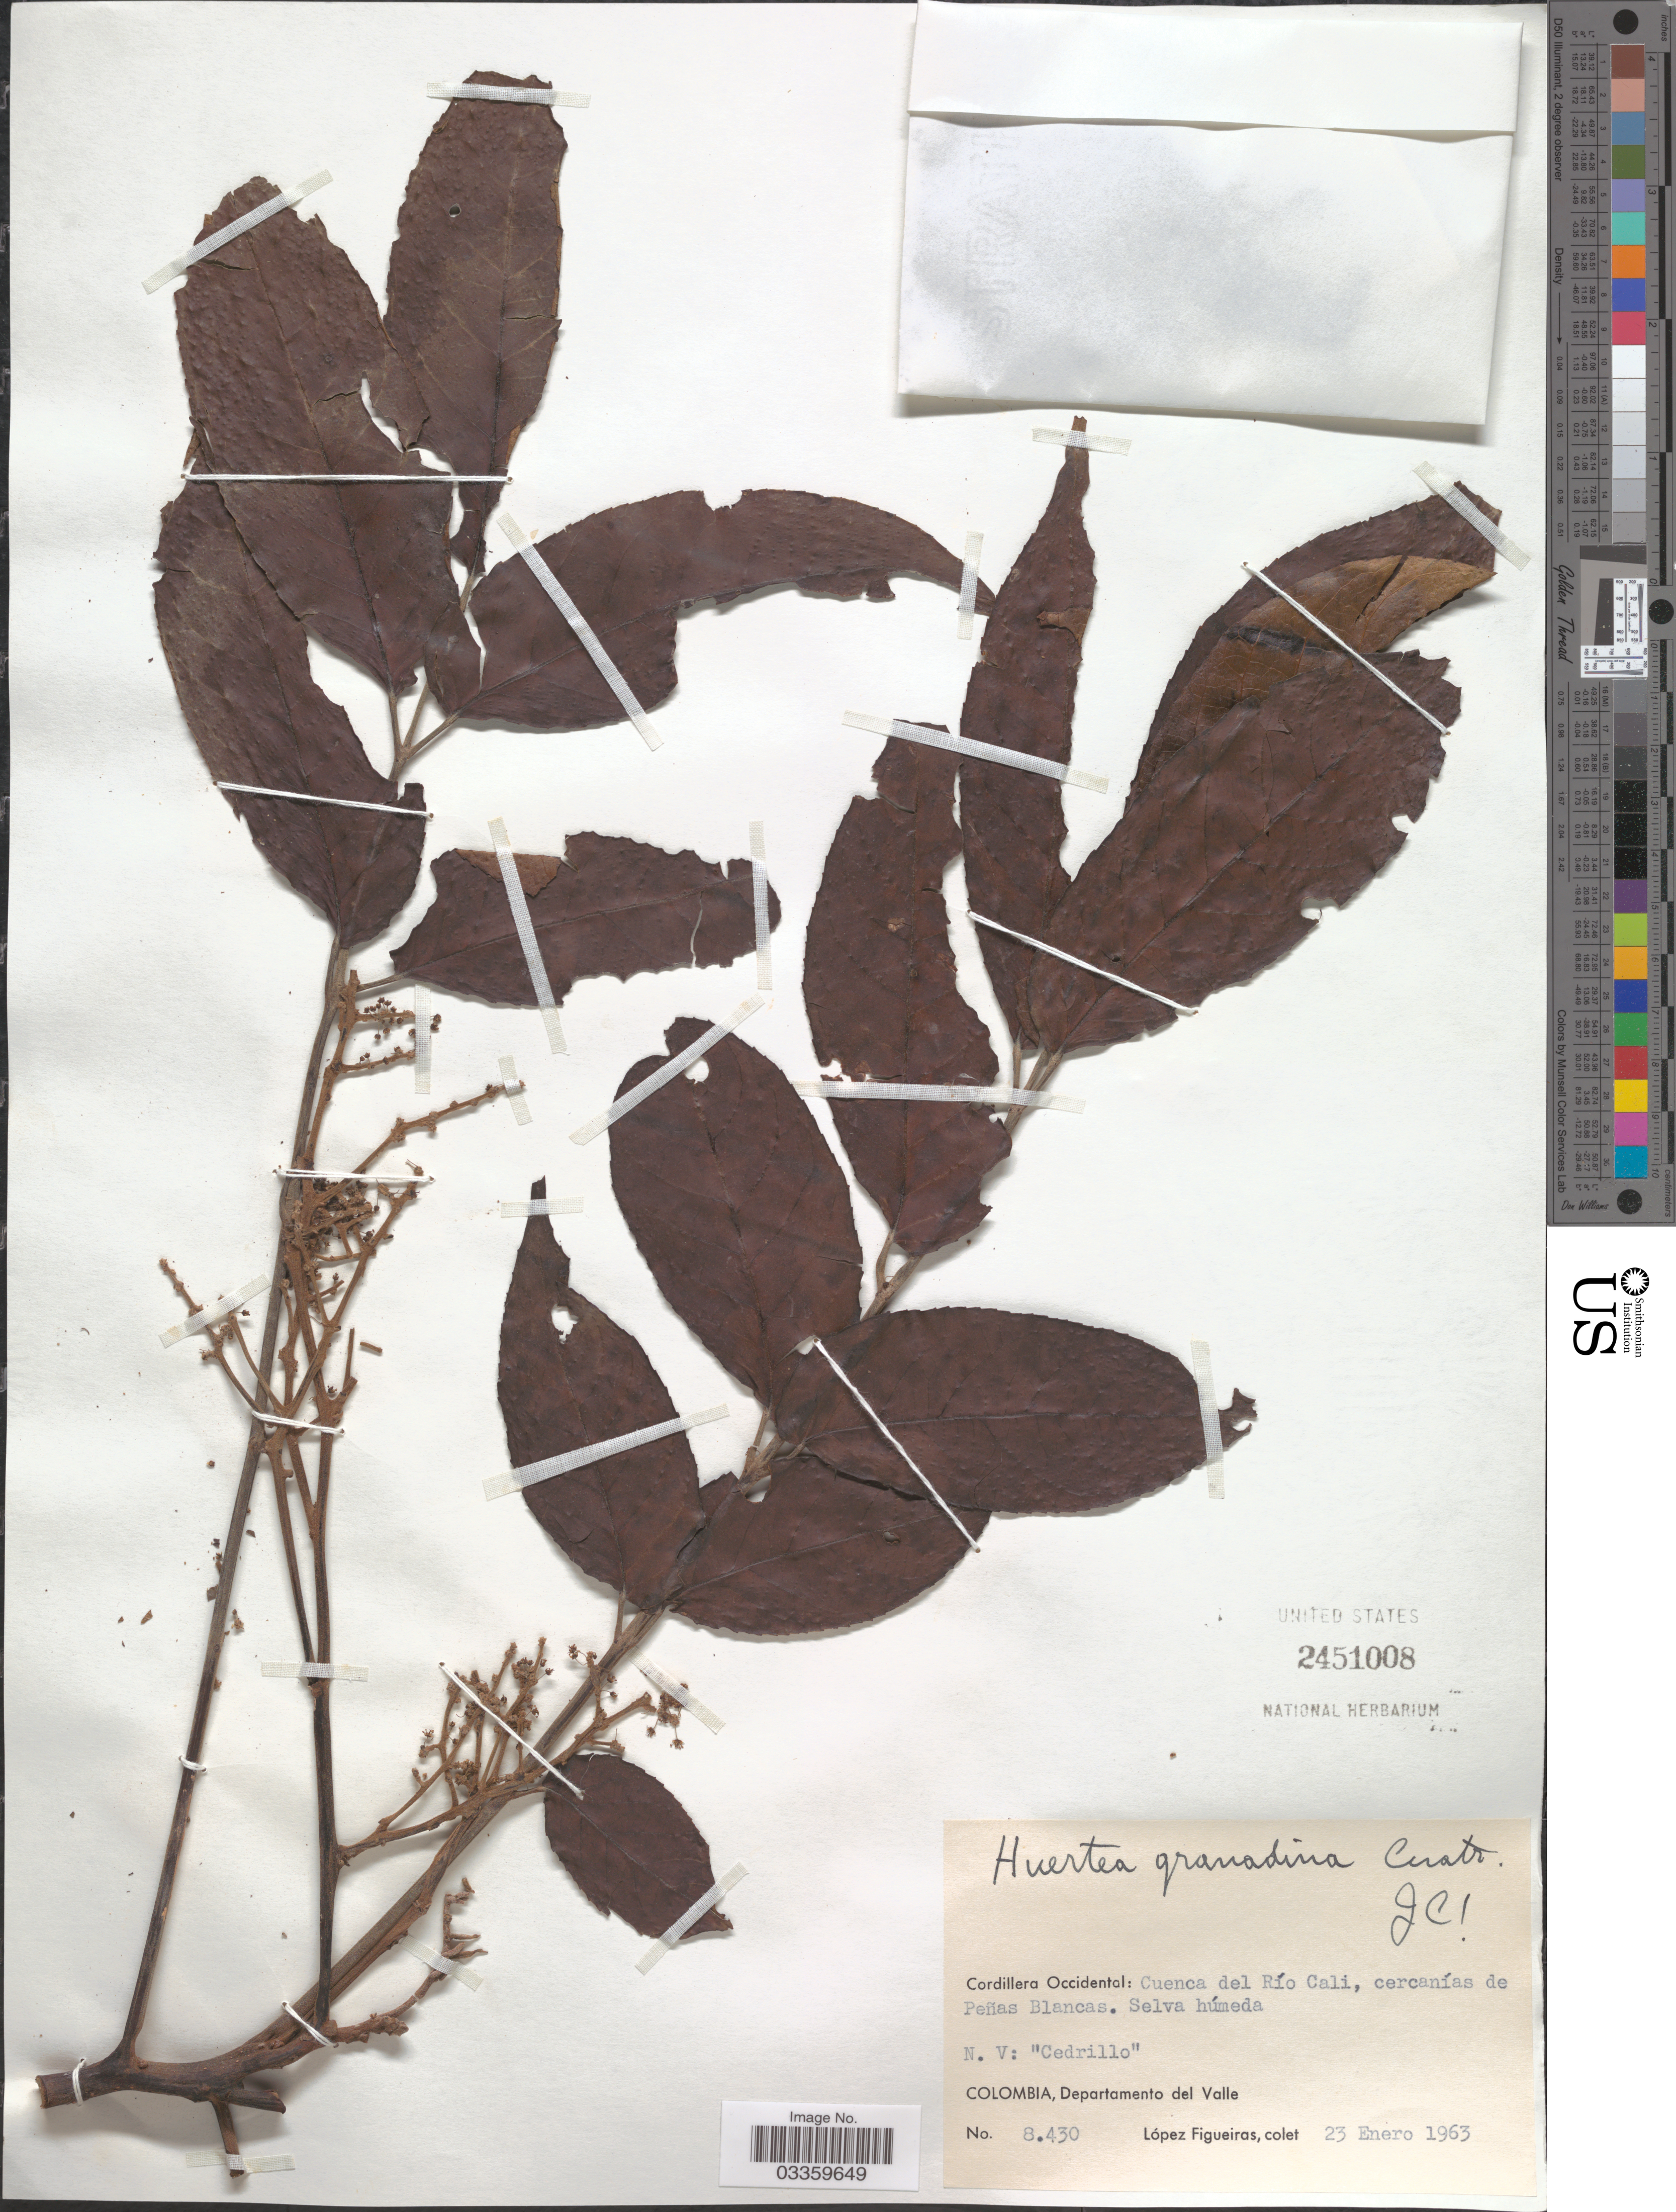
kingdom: Plantae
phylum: Tracheophyta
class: Magnoliopsida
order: Huerteales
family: Tapisciaceae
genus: Huertea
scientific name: Huertea granadina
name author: Cuatrec.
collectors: M. López Figueiras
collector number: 8430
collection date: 1963-01-23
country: Colombia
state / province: Valle del Cauca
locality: Cordillera Occidental: Cuenca del Río Cali, cercanías de Peñas Blancas, Departamento del Valle.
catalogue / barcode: US 2451008